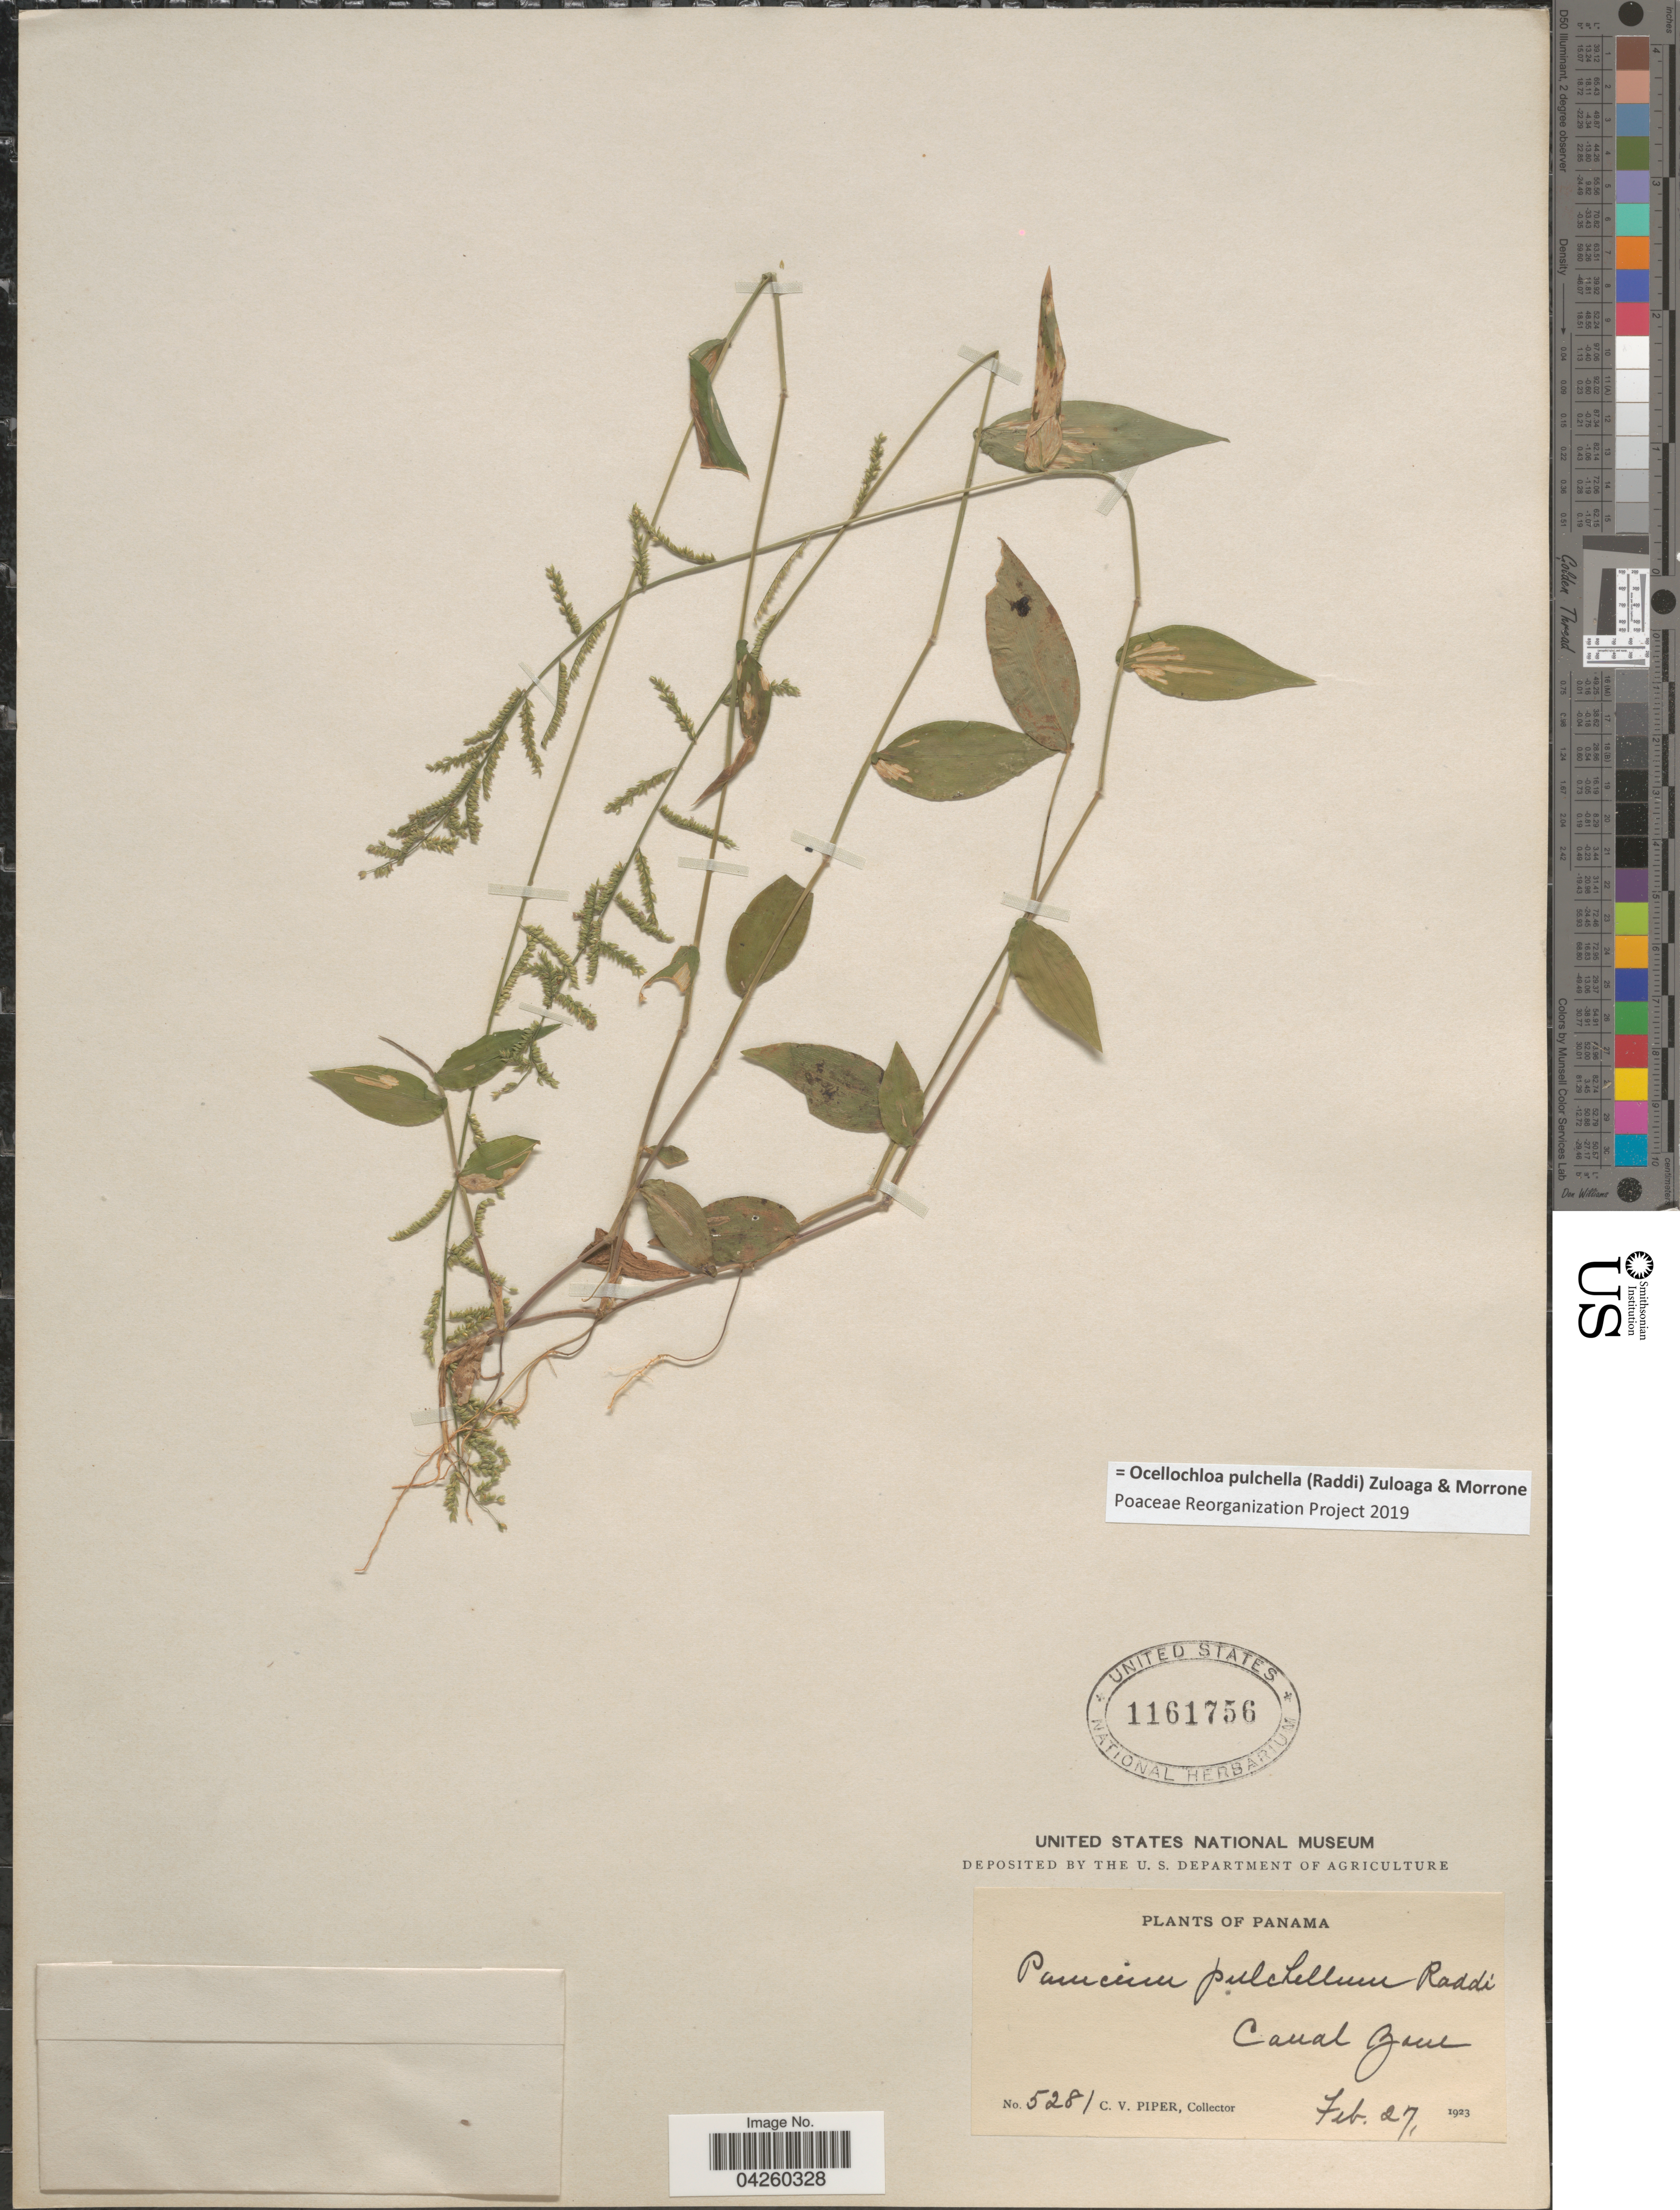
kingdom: Plantae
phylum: Tracheophyta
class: Liliopsida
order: Poales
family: Poaceae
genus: Ocellochloa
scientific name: Ocellochloa pulchella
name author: (Raddi) Zuloaga & Morrone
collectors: C. V. Piper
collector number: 5281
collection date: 1923-02-27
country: Panama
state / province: Colón / Panamá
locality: Canal Zone.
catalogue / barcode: US 1161756